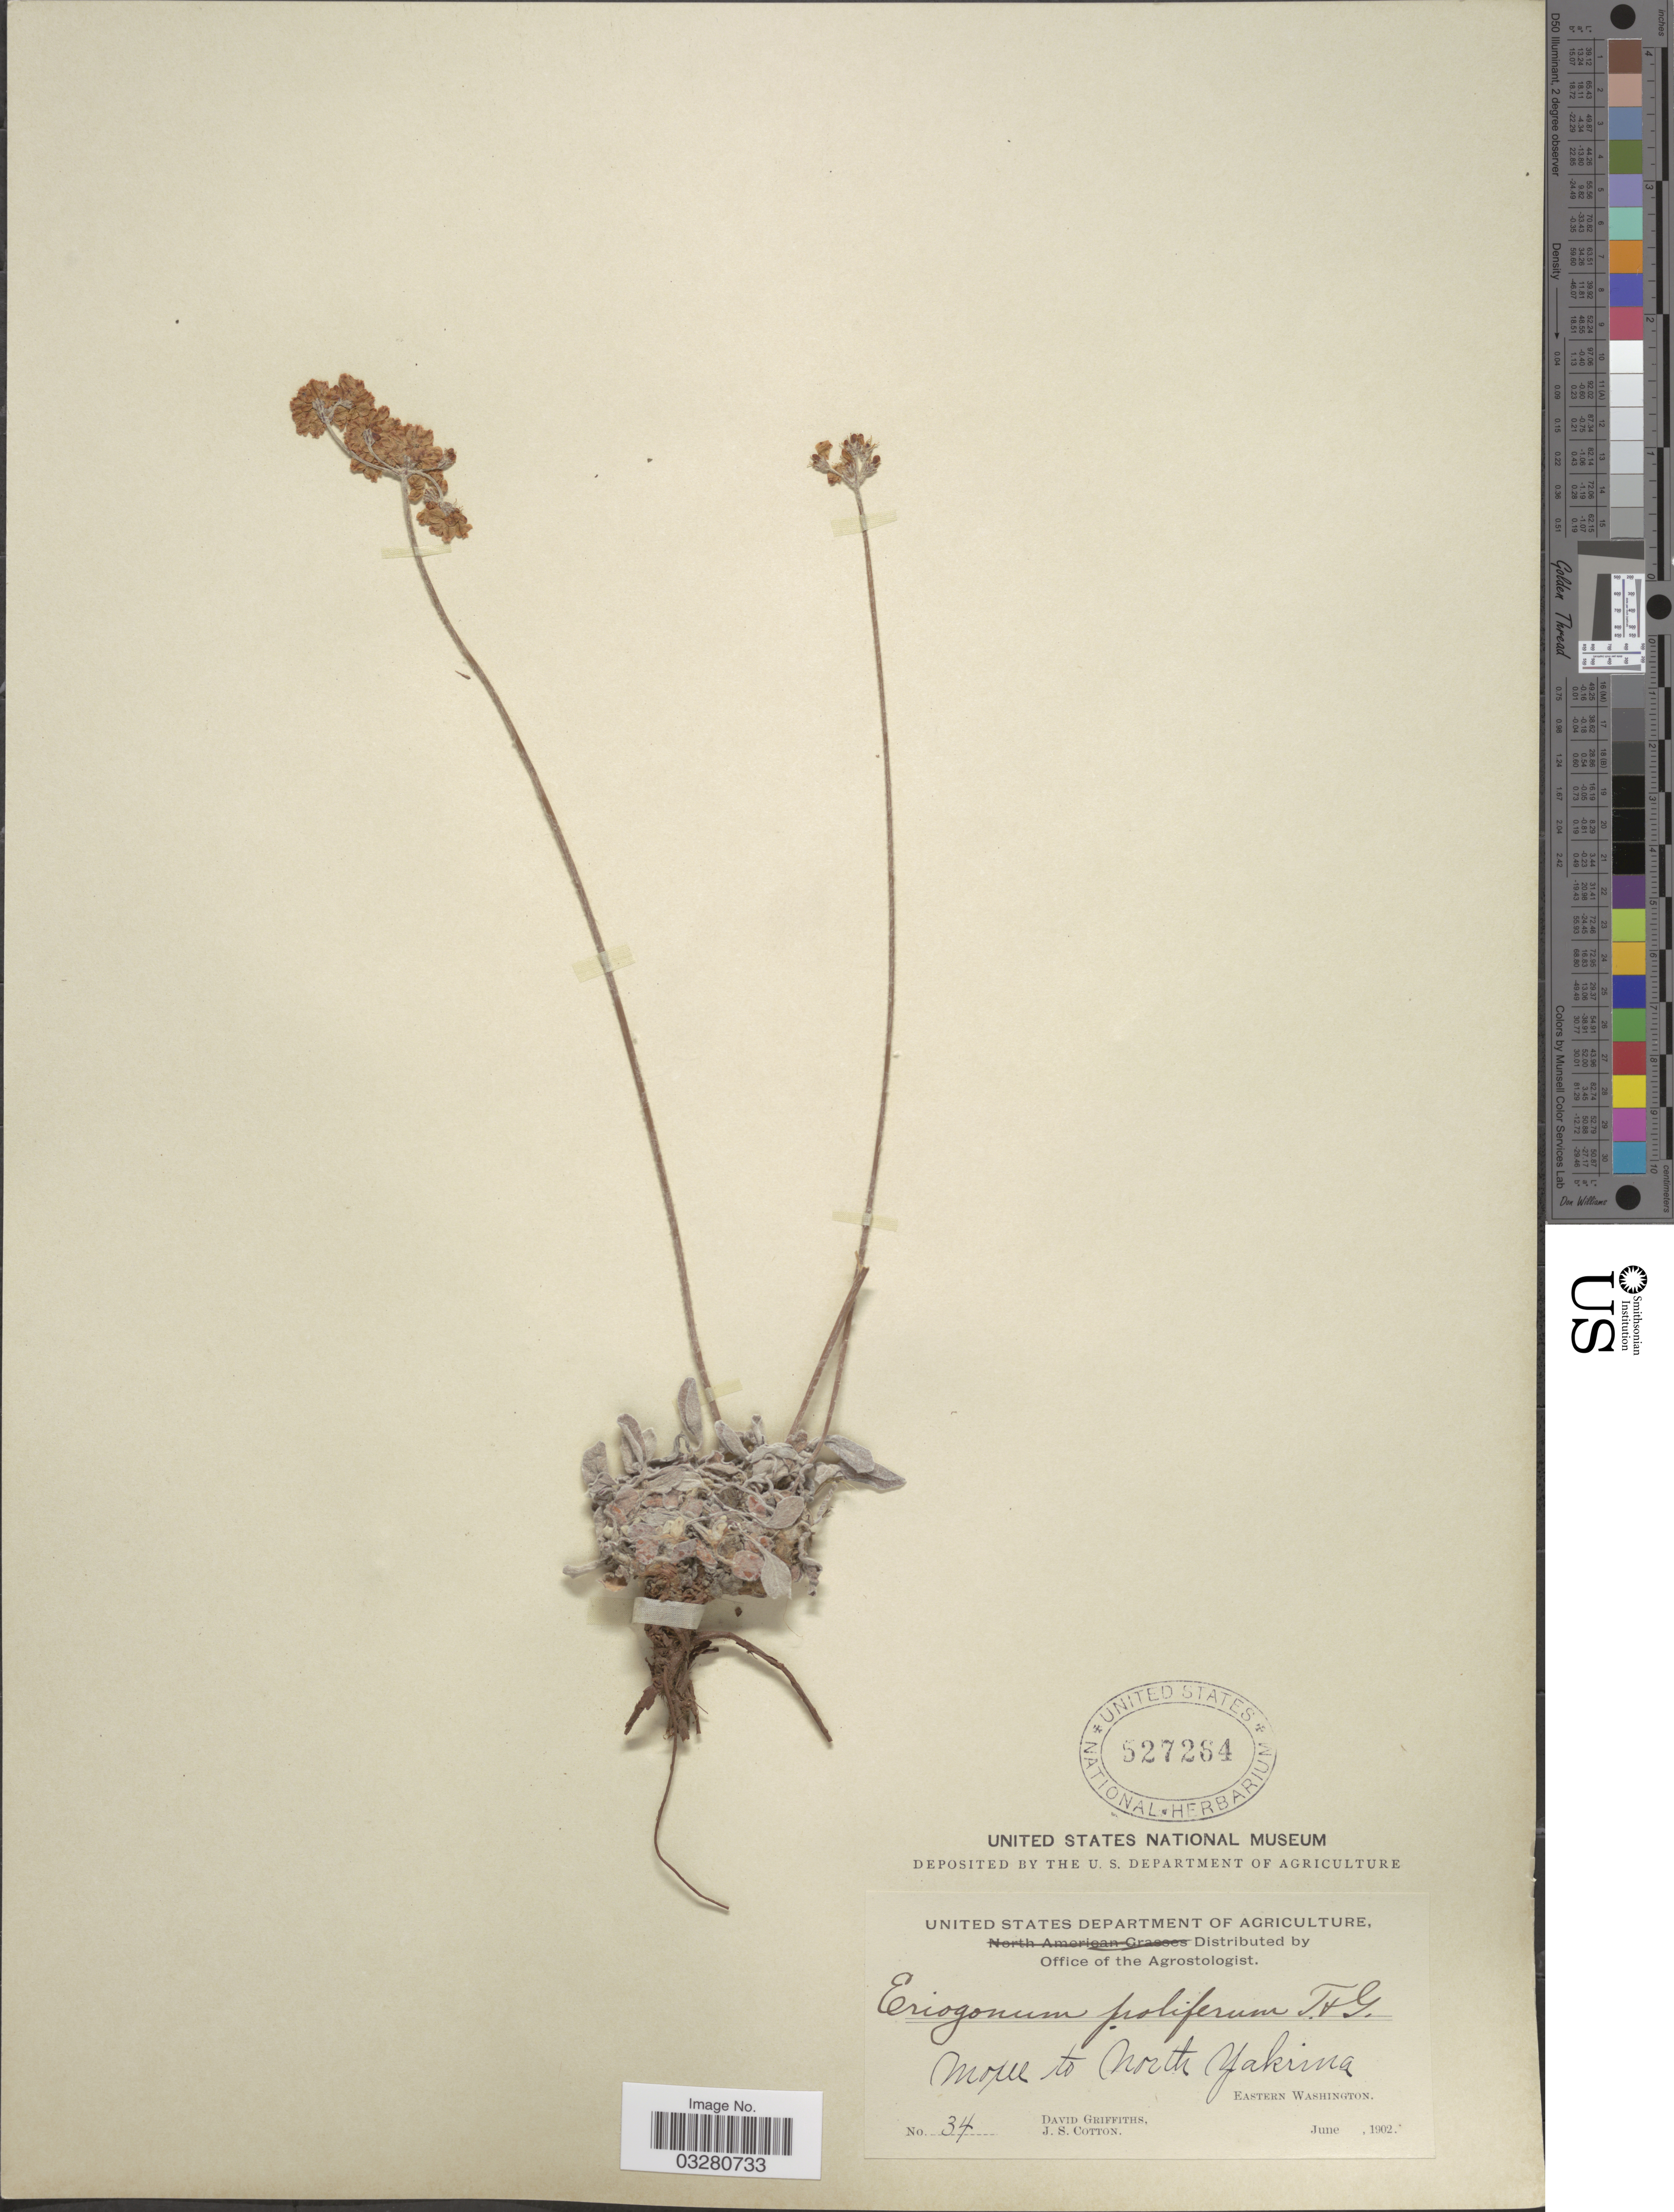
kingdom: Plantae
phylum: Tracheophyta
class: Magnoliopsida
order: Caryophyllales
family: Polygonaceae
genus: Eriogonum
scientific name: Eriogonum strictum subsp. proliferum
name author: (Torr. & A. Gray) S. Stokes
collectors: D. Griffiths & J. S. Cotton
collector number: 34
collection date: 1902-06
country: United States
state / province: Washington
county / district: Yakima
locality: Moxee to North Yakima. Eastern Washington.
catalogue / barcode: US 527264